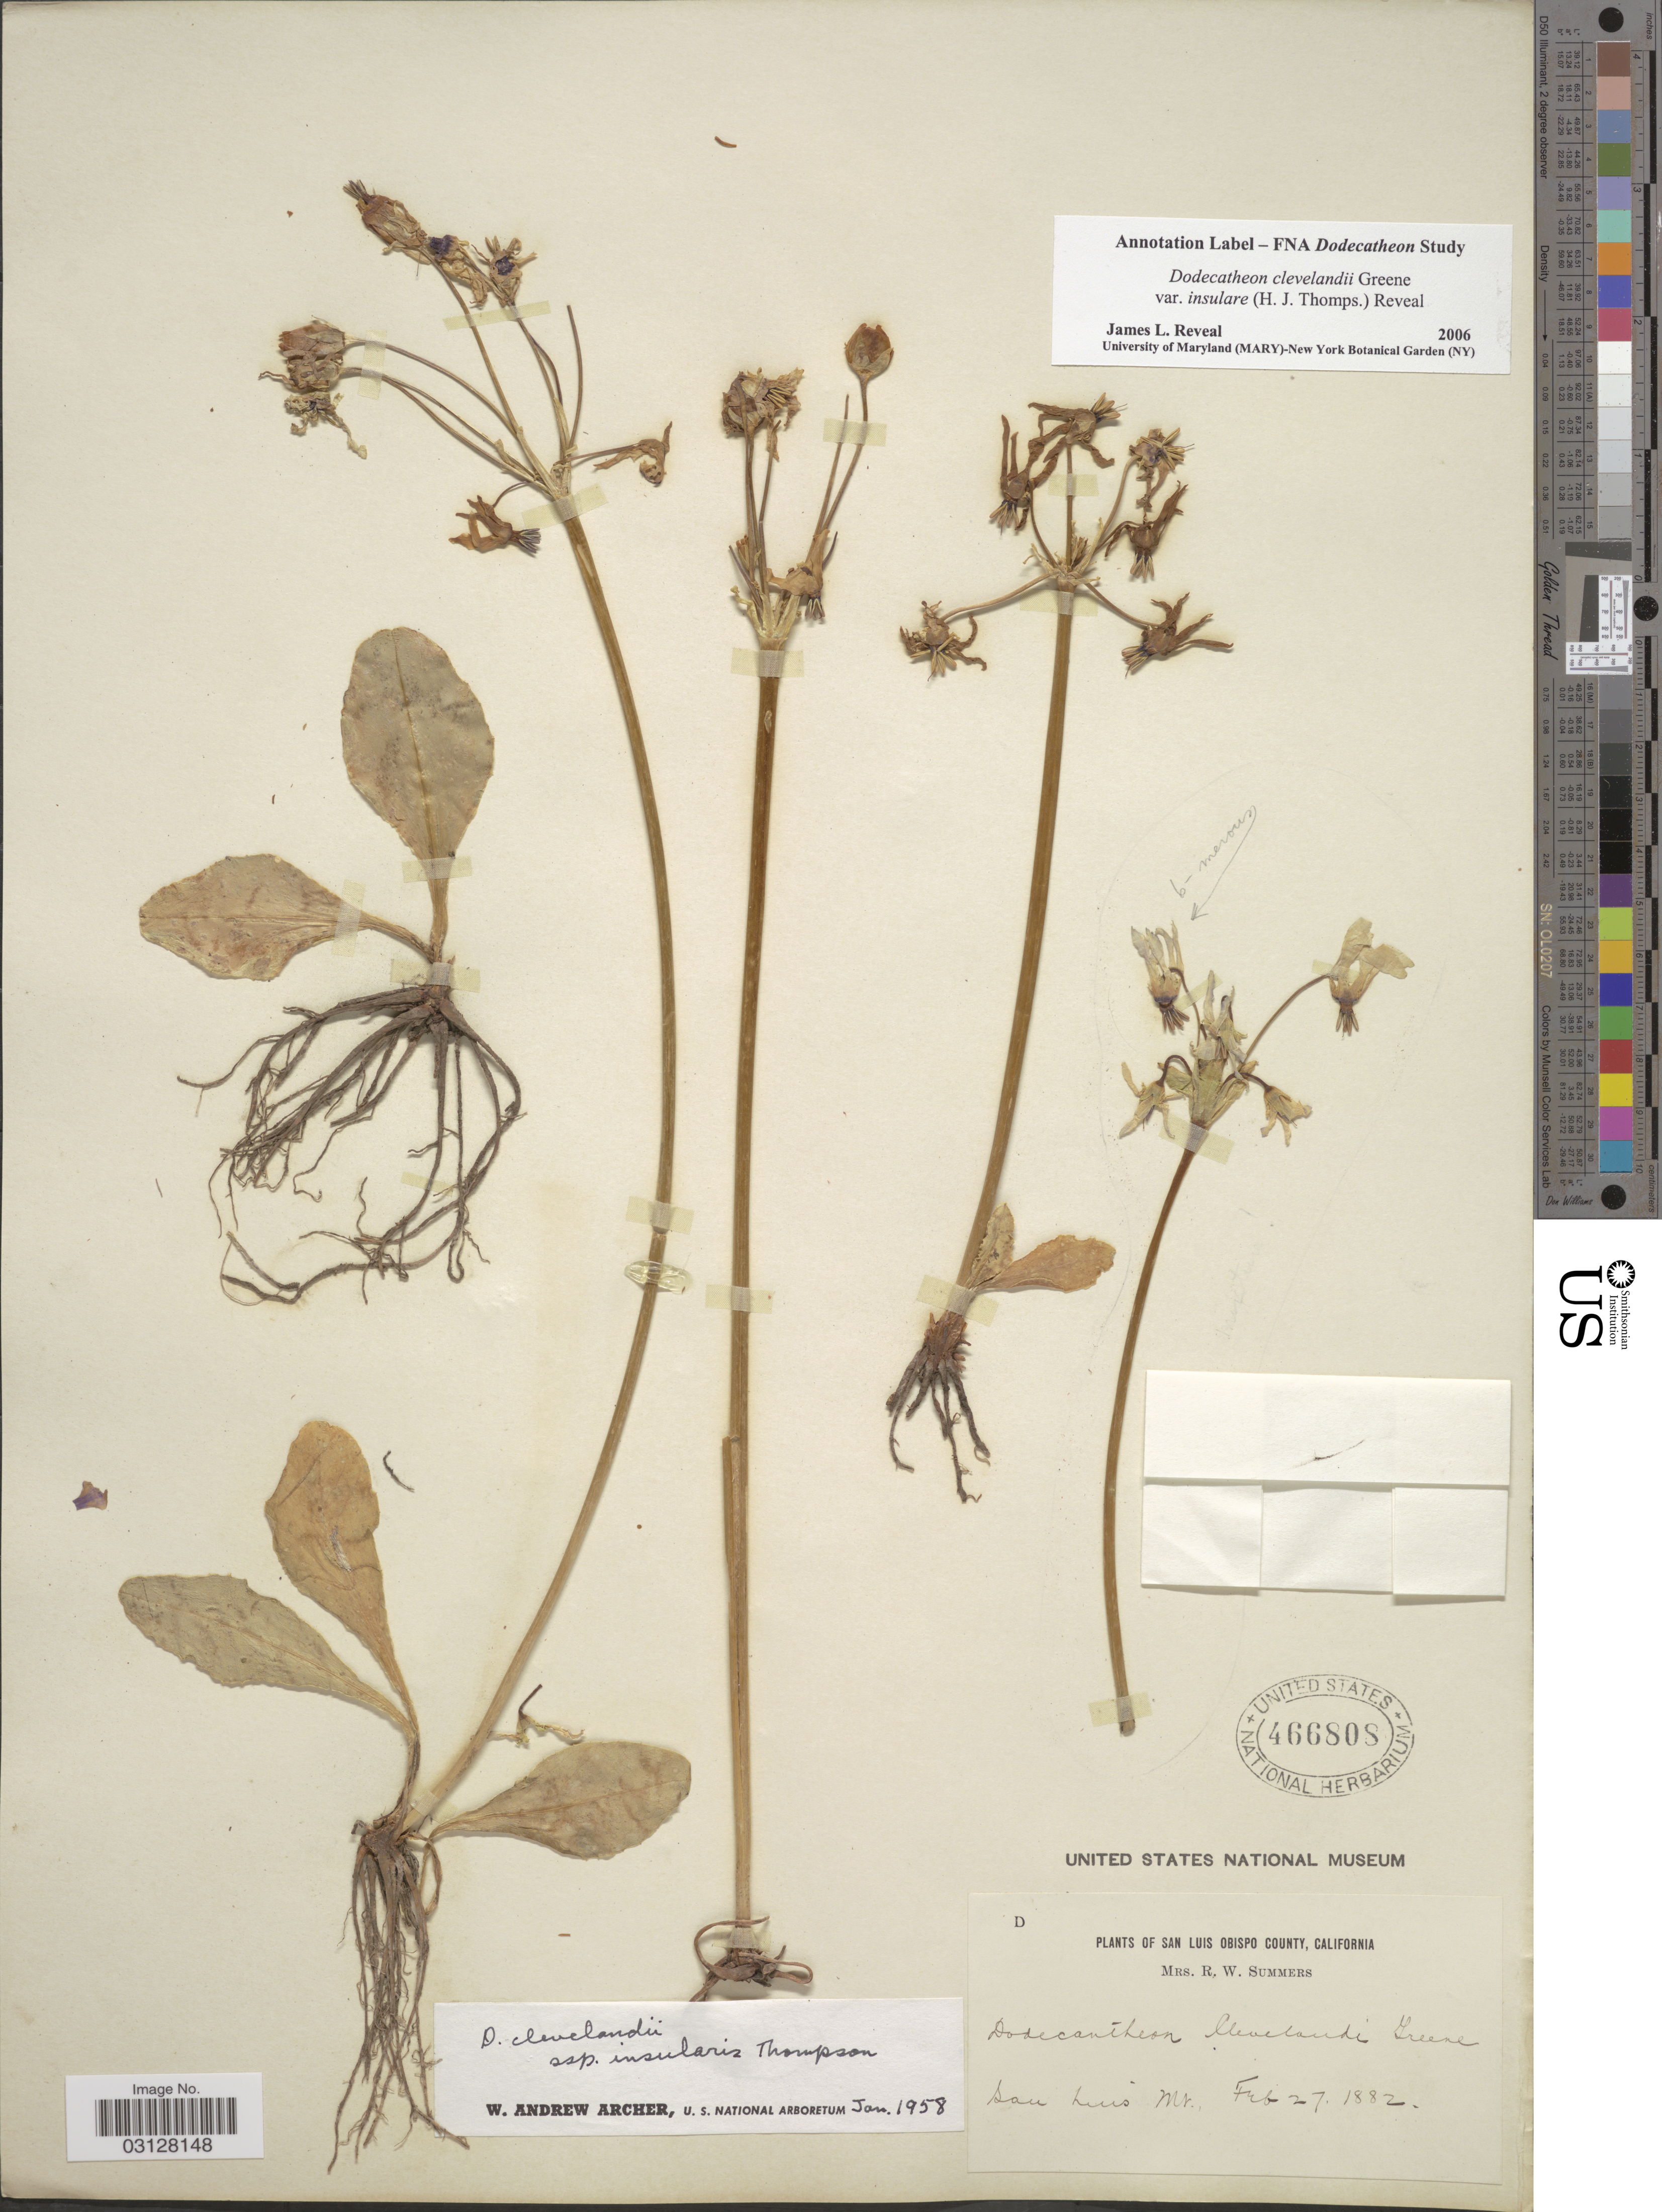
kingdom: Plantae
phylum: Tracheophyta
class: Magnoliopsida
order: Ericales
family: Primulaceae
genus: Dodecatheon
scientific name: Dodecatheon clevelandii subsp. insulare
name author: H.J. Thomps.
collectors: R. Summers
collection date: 1882-02-27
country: United States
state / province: California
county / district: San Luis Obispo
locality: San Luis Obispo County. San Luis Mt.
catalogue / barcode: US 466808